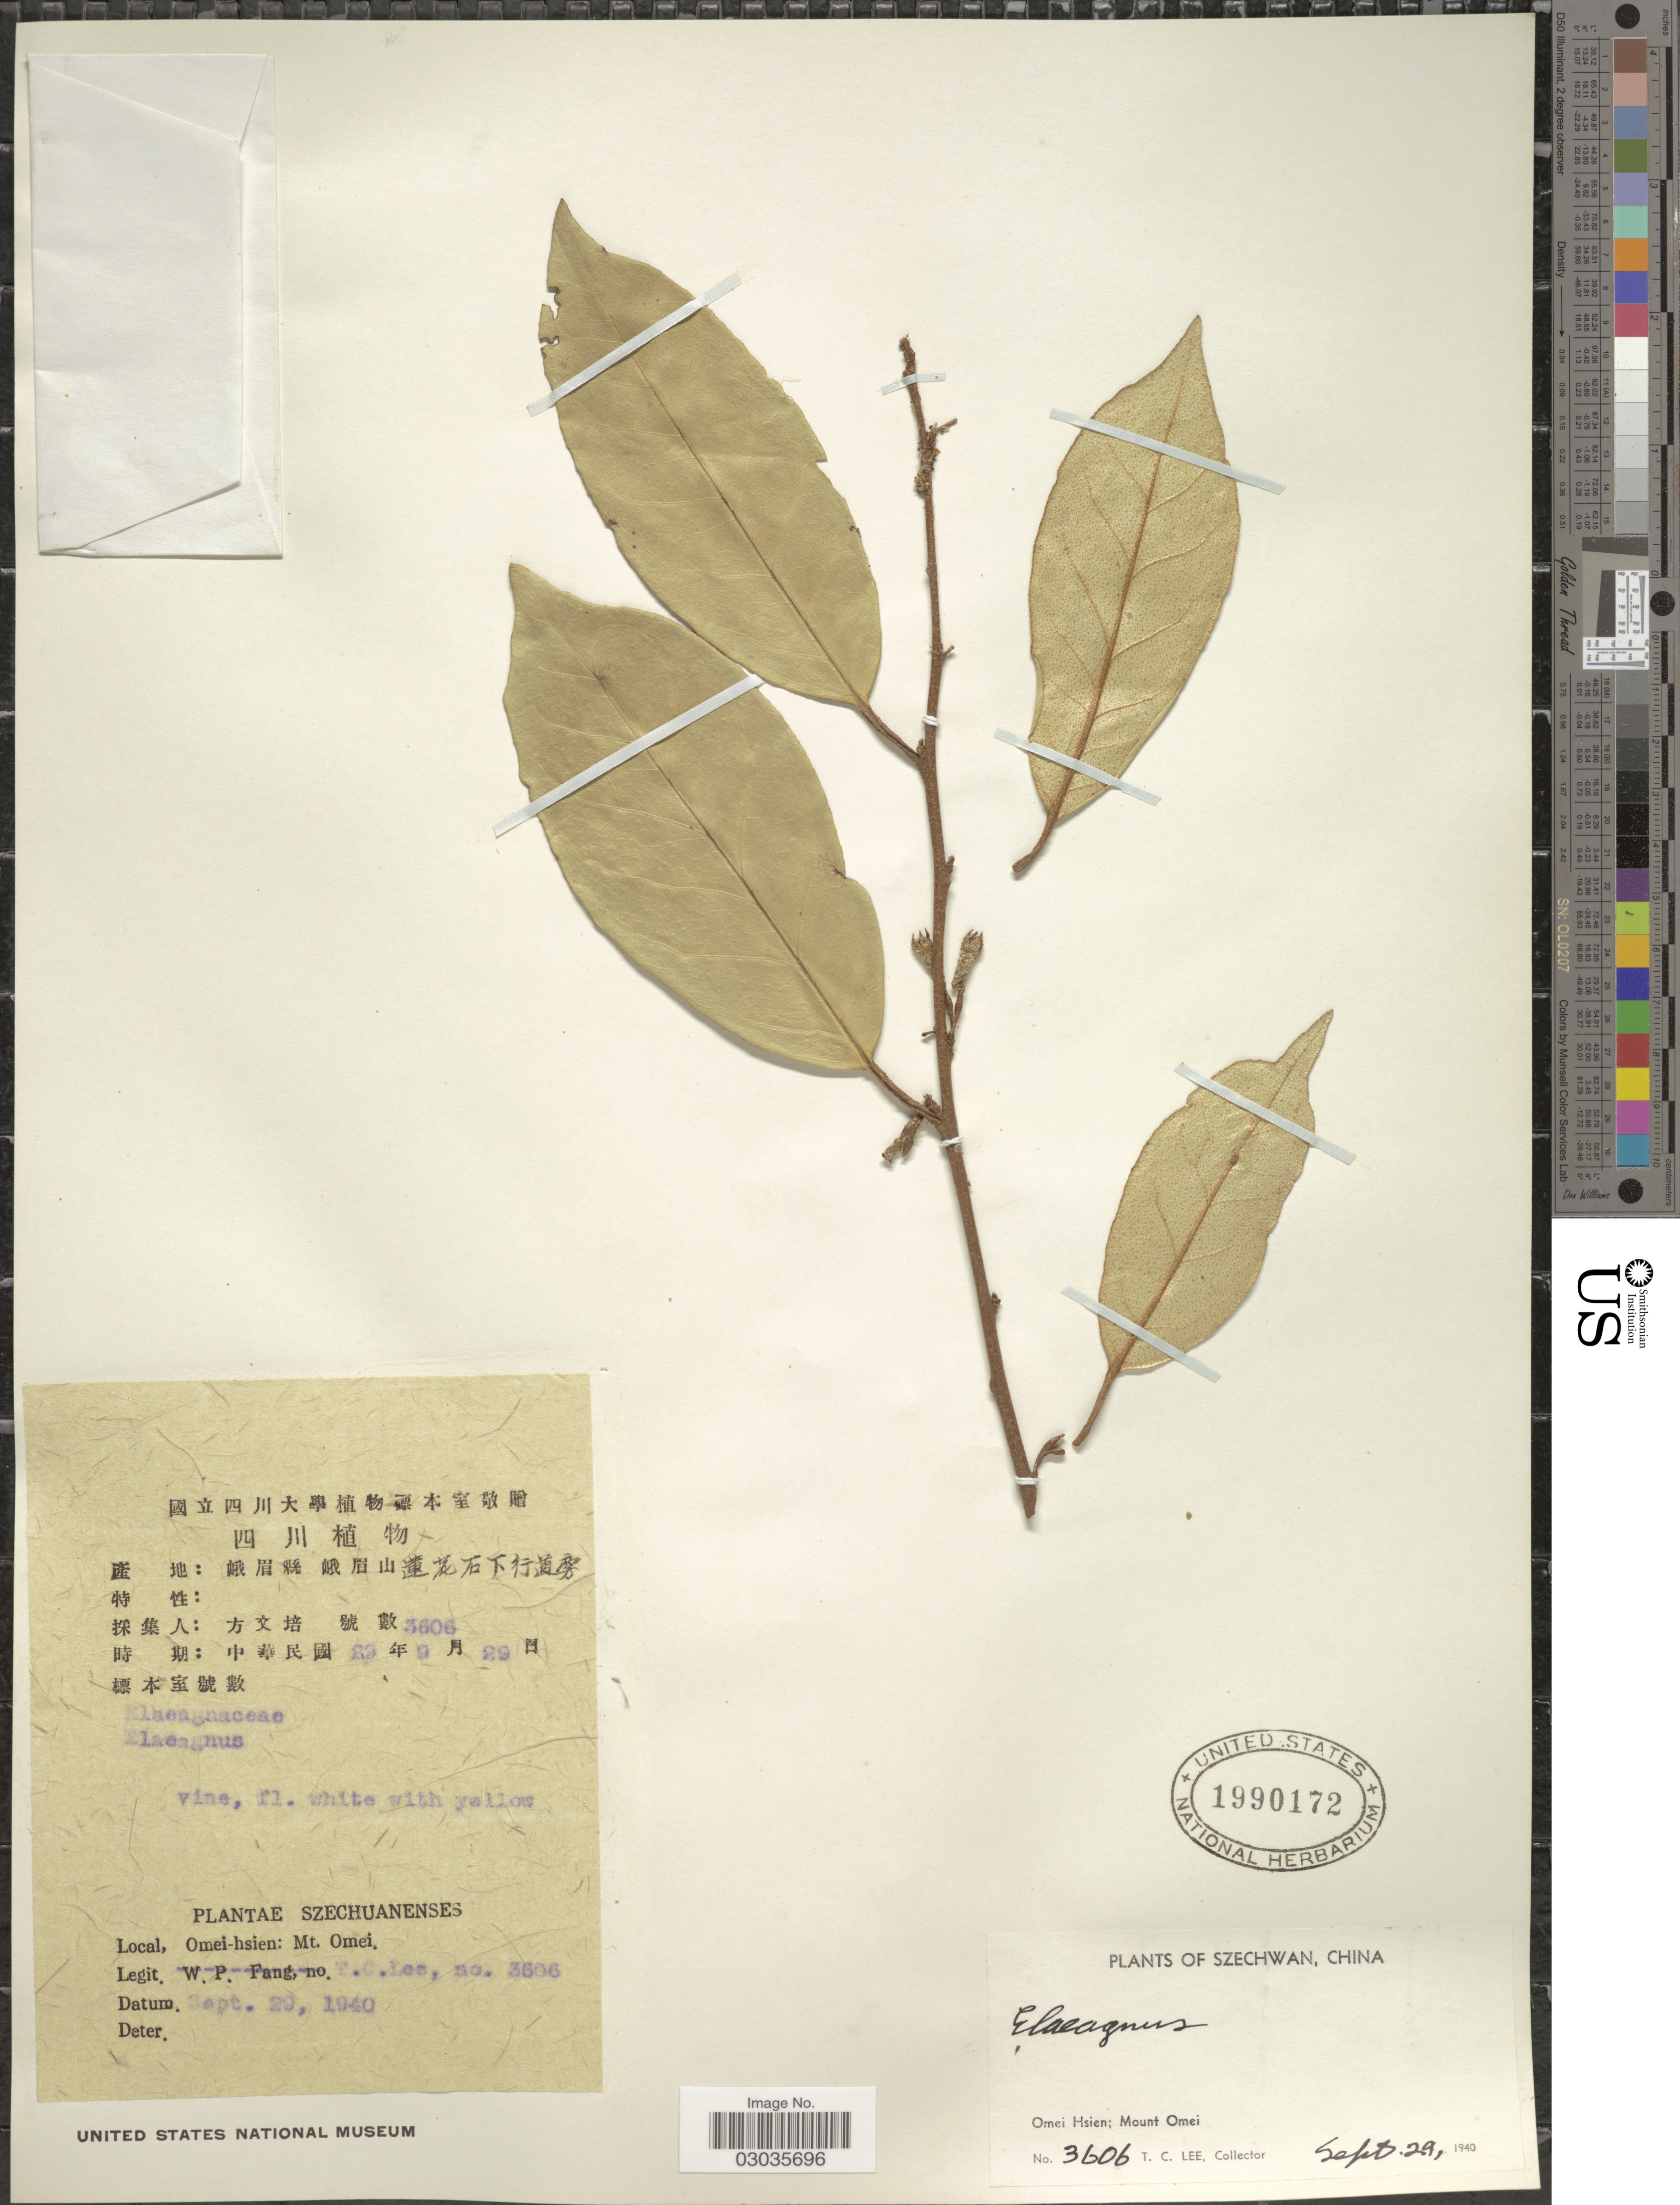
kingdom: Plantae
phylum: Tracheophyta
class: Magnoliopsida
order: Rosales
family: Elaeagnaceae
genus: Elaeagnus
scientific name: Elaeagnus sp.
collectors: T. Lee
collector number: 3606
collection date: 1940-09-29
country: China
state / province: Sichuan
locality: Szechwan. Omei Hsien; Mount Omei.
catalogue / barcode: US 1990172